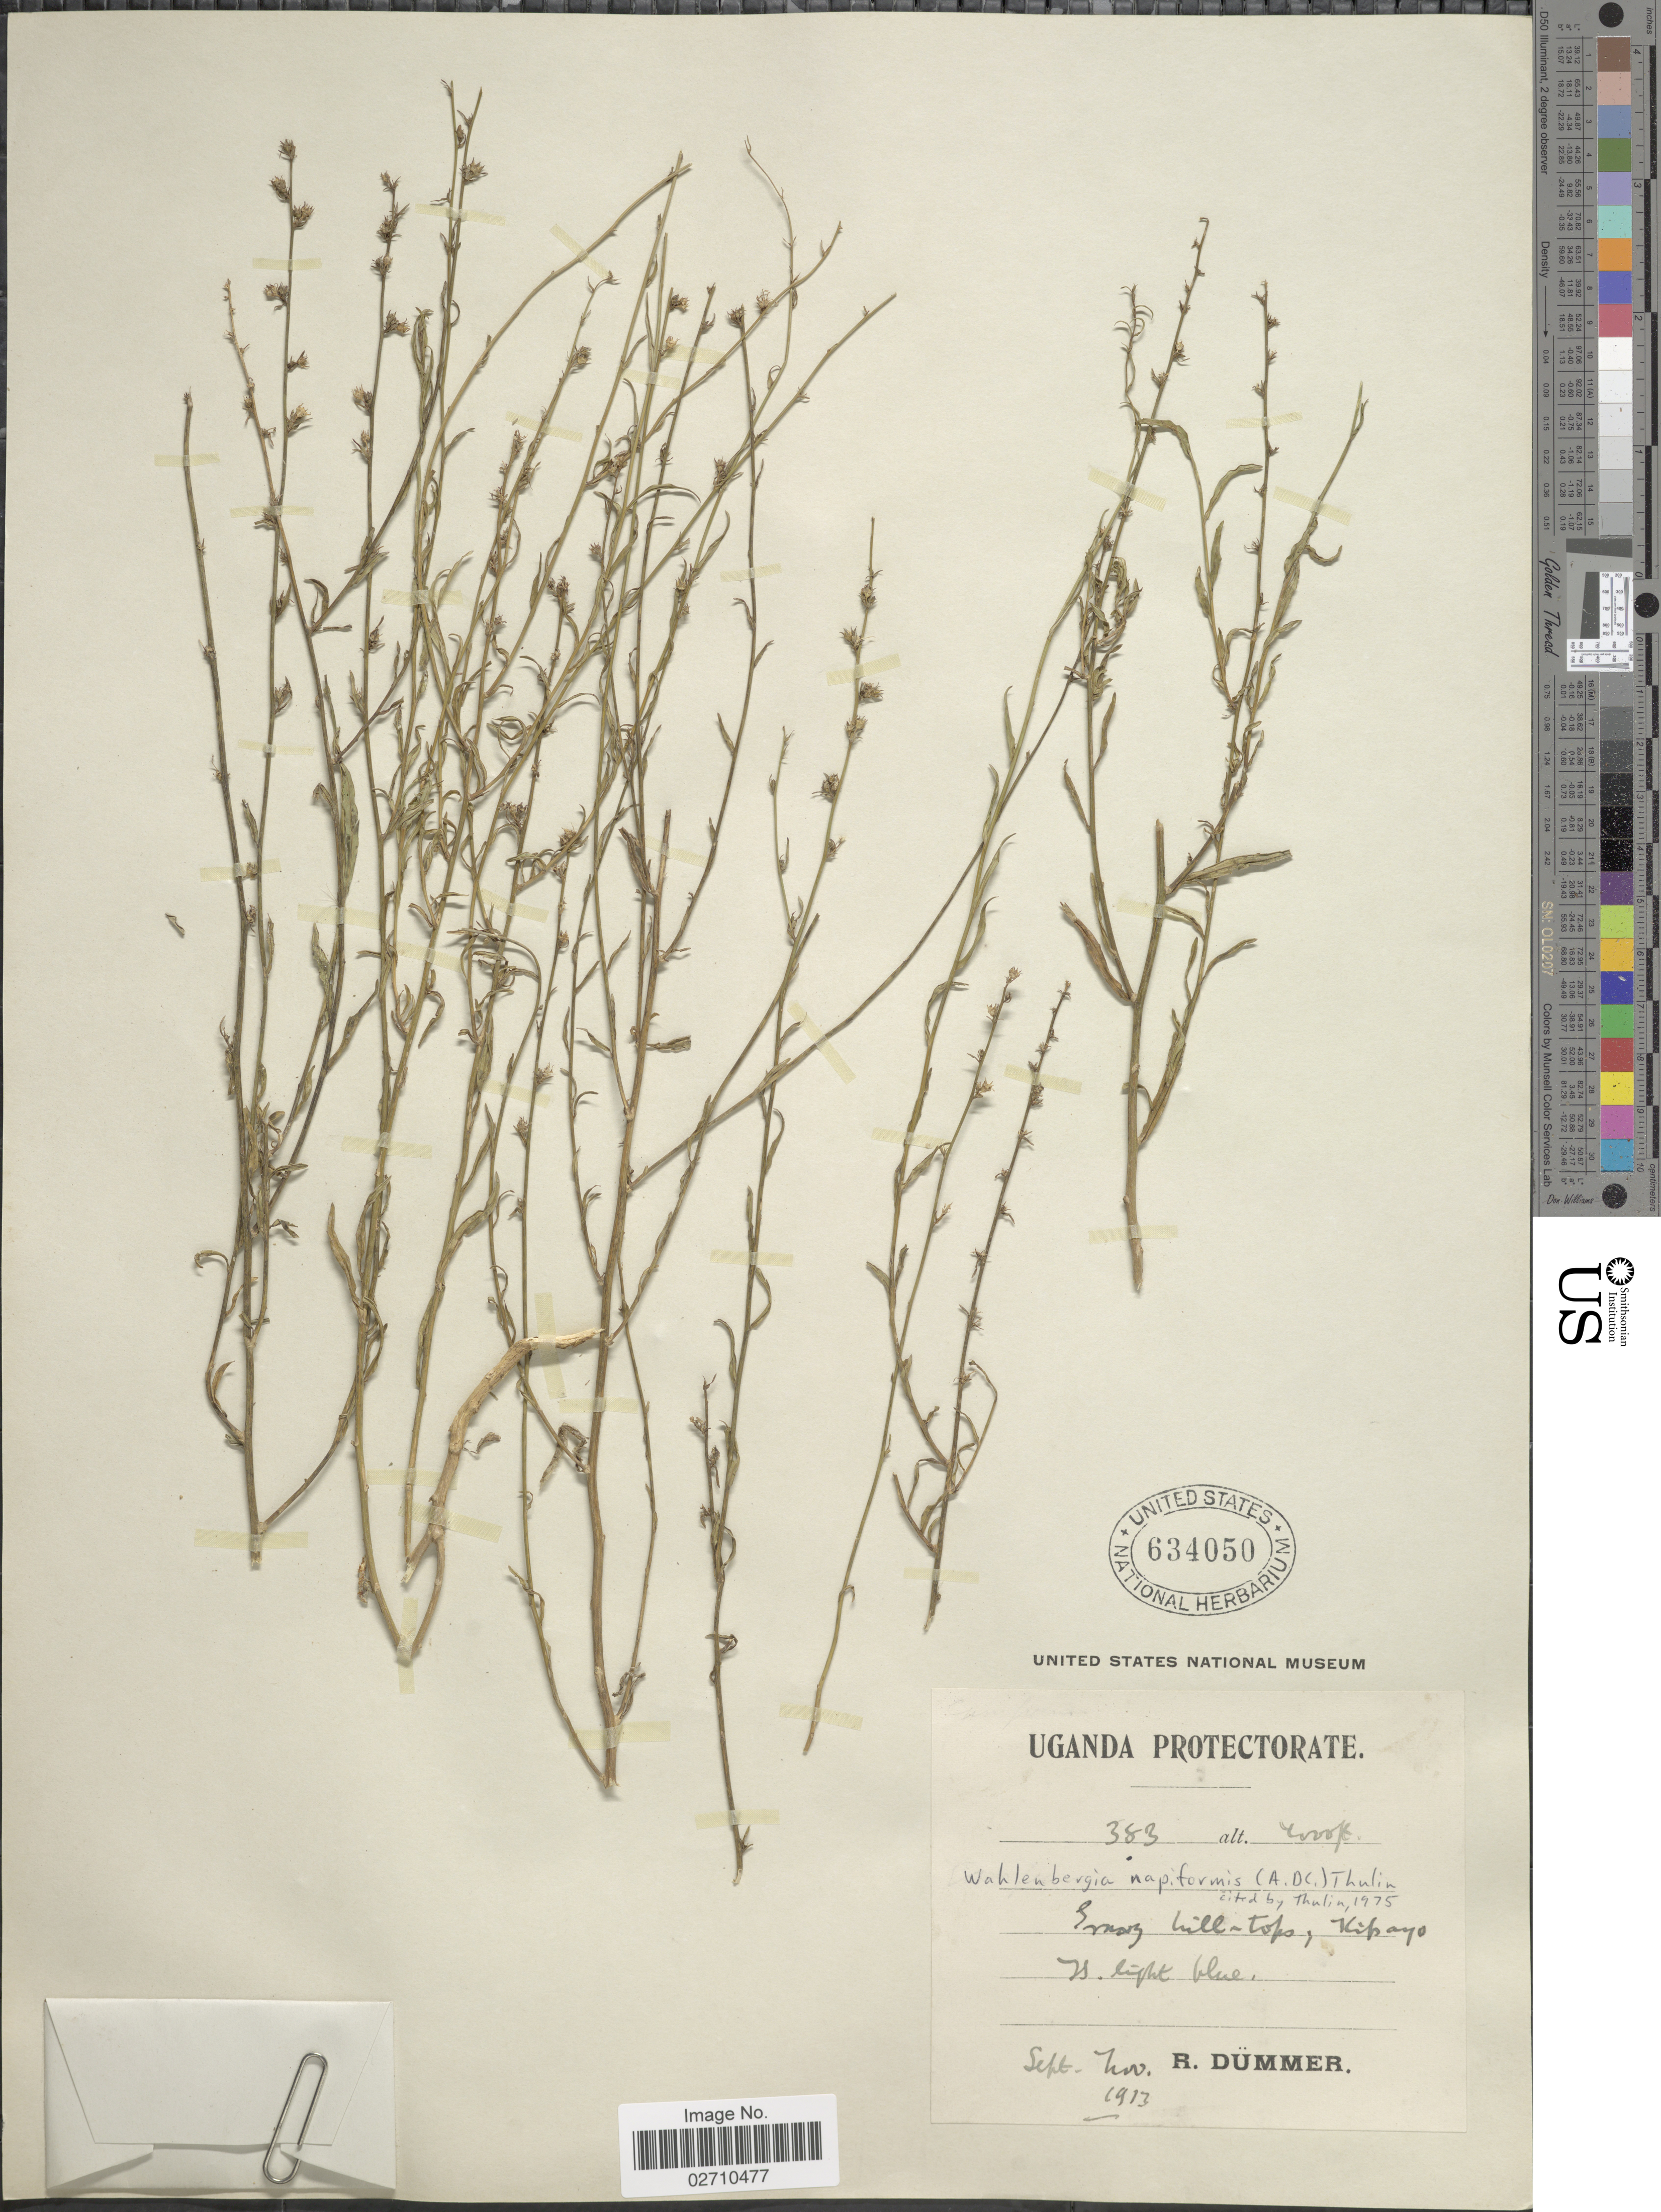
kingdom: Plantae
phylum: Tracheophyta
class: Magnoliopsida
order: Asterales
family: Campanulaceae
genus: Wahlenbergia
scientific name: Wahlenbergia napiformis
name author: (A. DC.) Thulin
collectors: R. A. Dümmer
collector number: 383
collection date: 1913-09/1913-11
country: Uganda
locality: Uganda Protectorate. Kipayo.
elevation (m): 1219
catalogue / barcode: US 634050